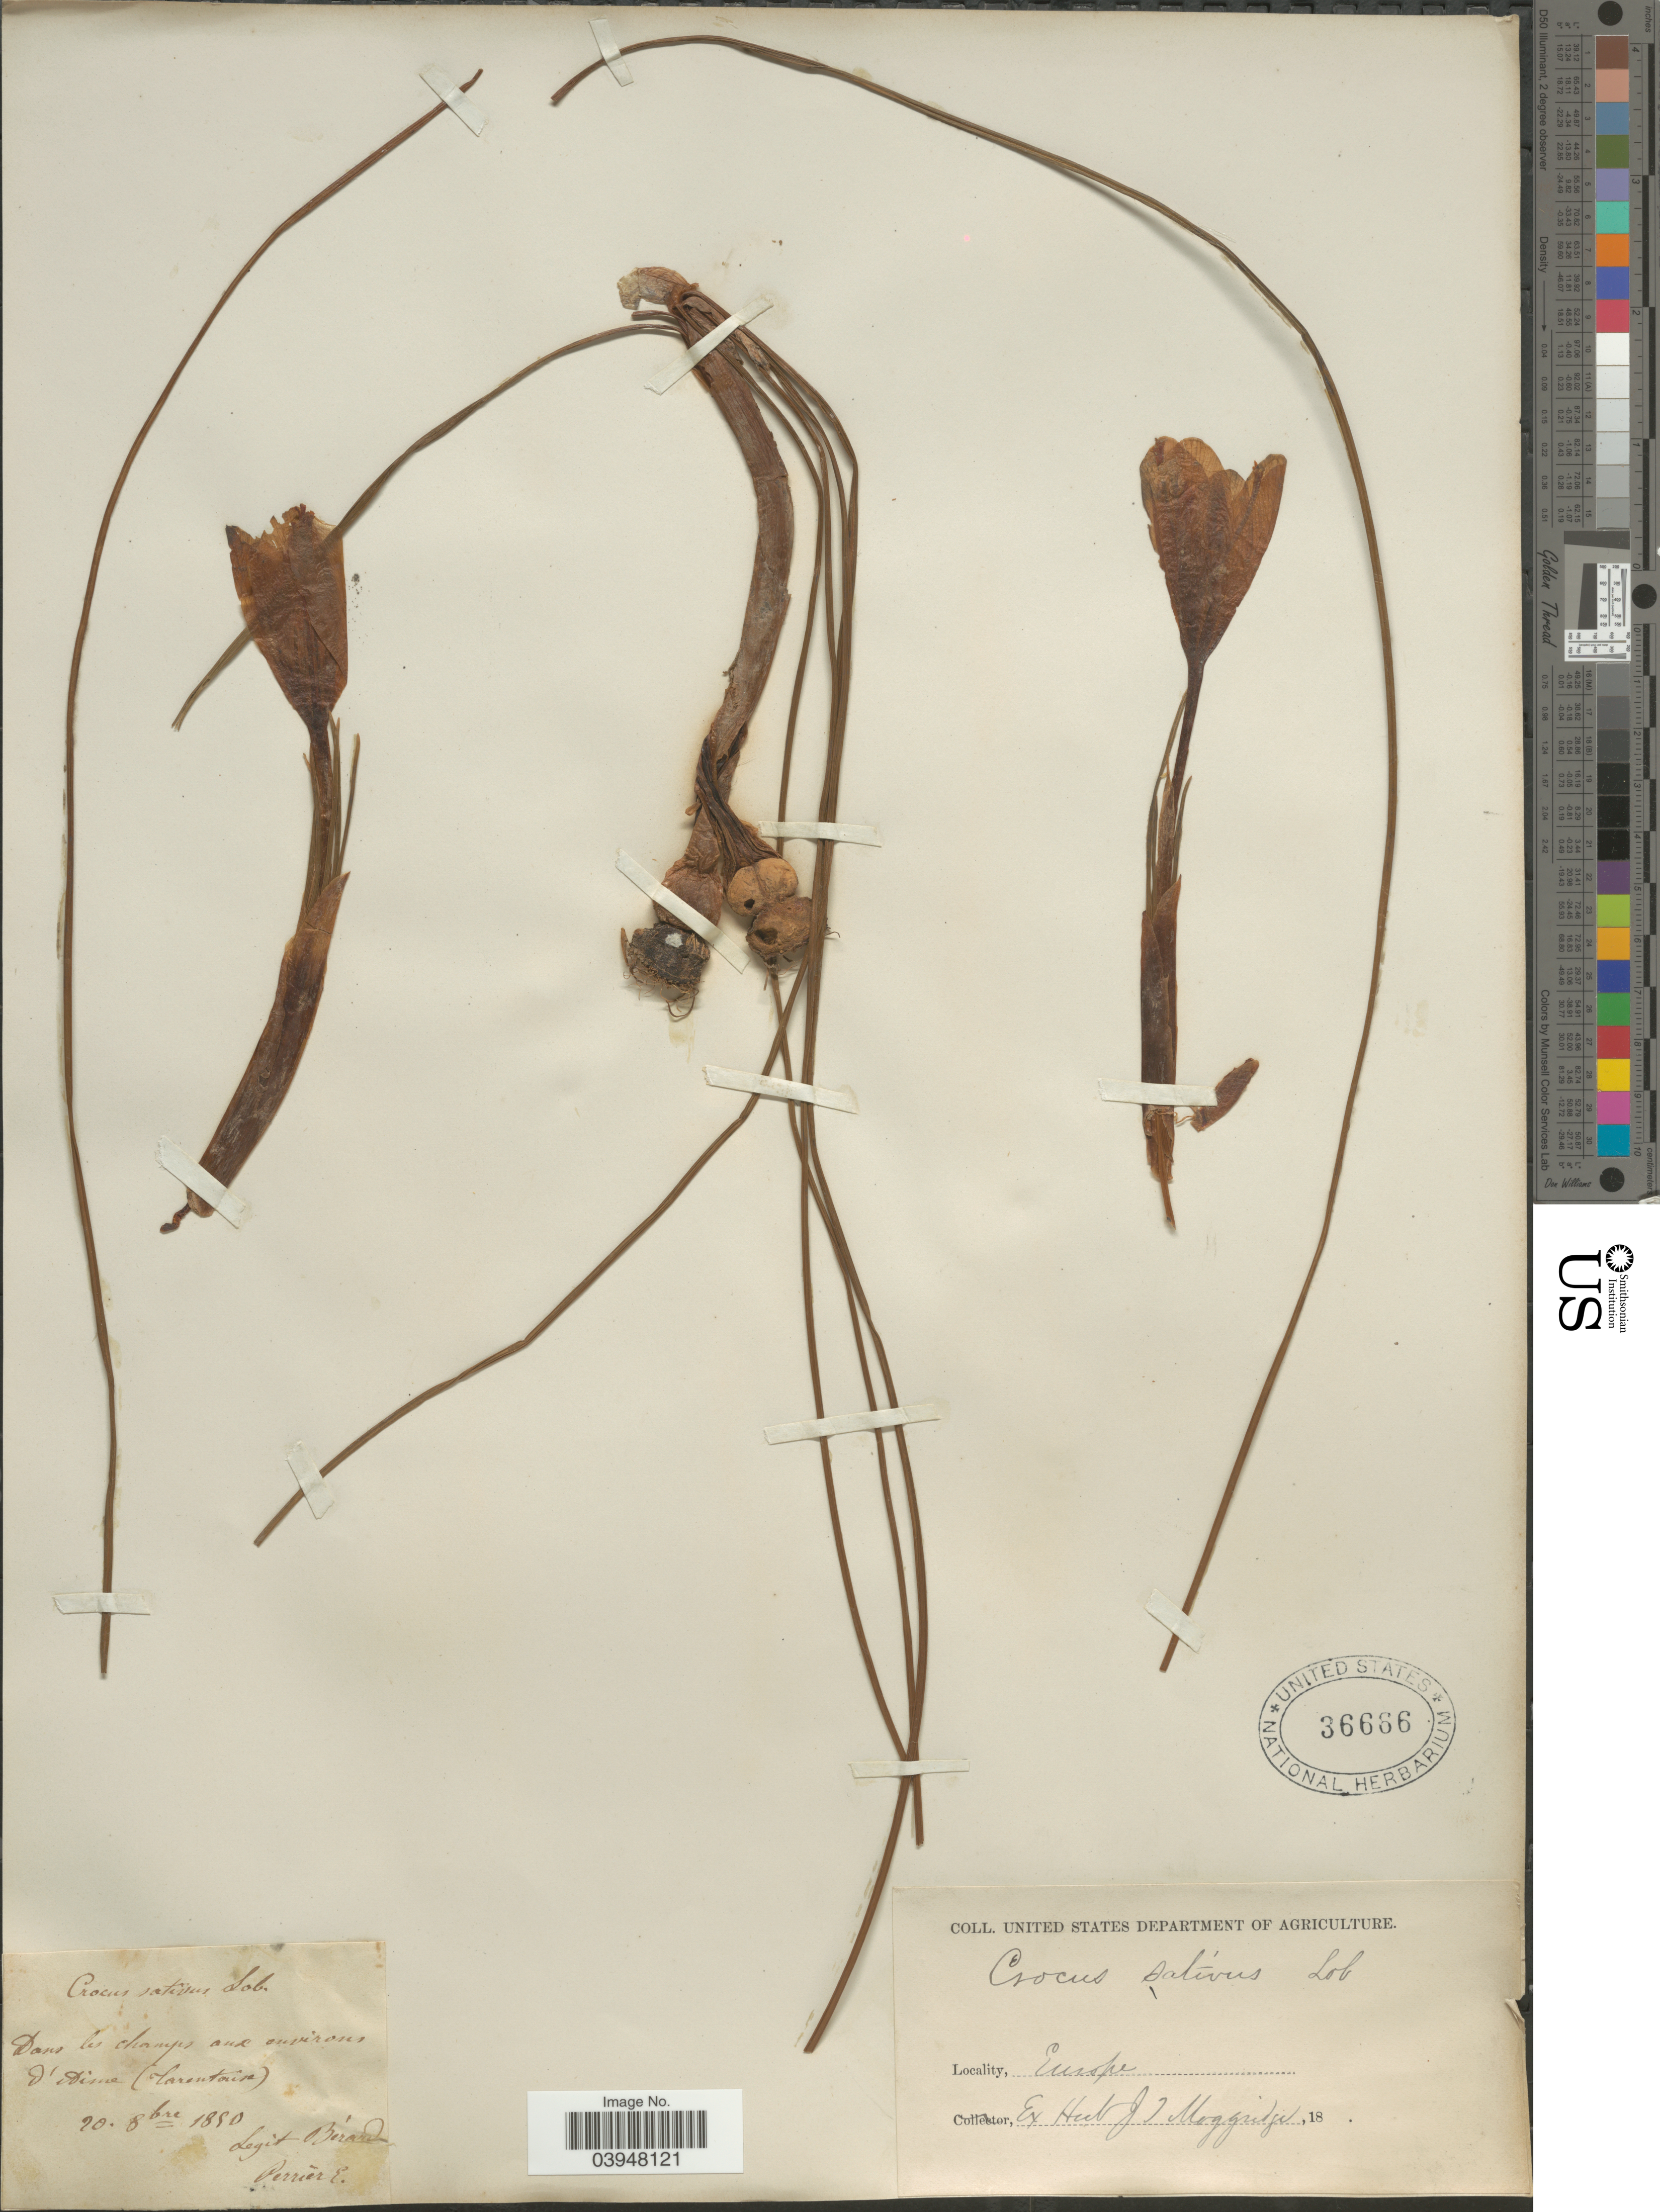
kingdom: Plantae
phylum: Tracheophyta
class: Liliopsida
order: Asparagales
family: Iridaceae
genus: Crocus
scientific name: Crocus sativus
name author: Mill.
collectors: Berault, -- & E. Perrier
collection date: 1850-10-20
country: France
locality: Dans les champs aux environs D' Aime (Carentoire). Europe.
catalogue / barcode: US 36666